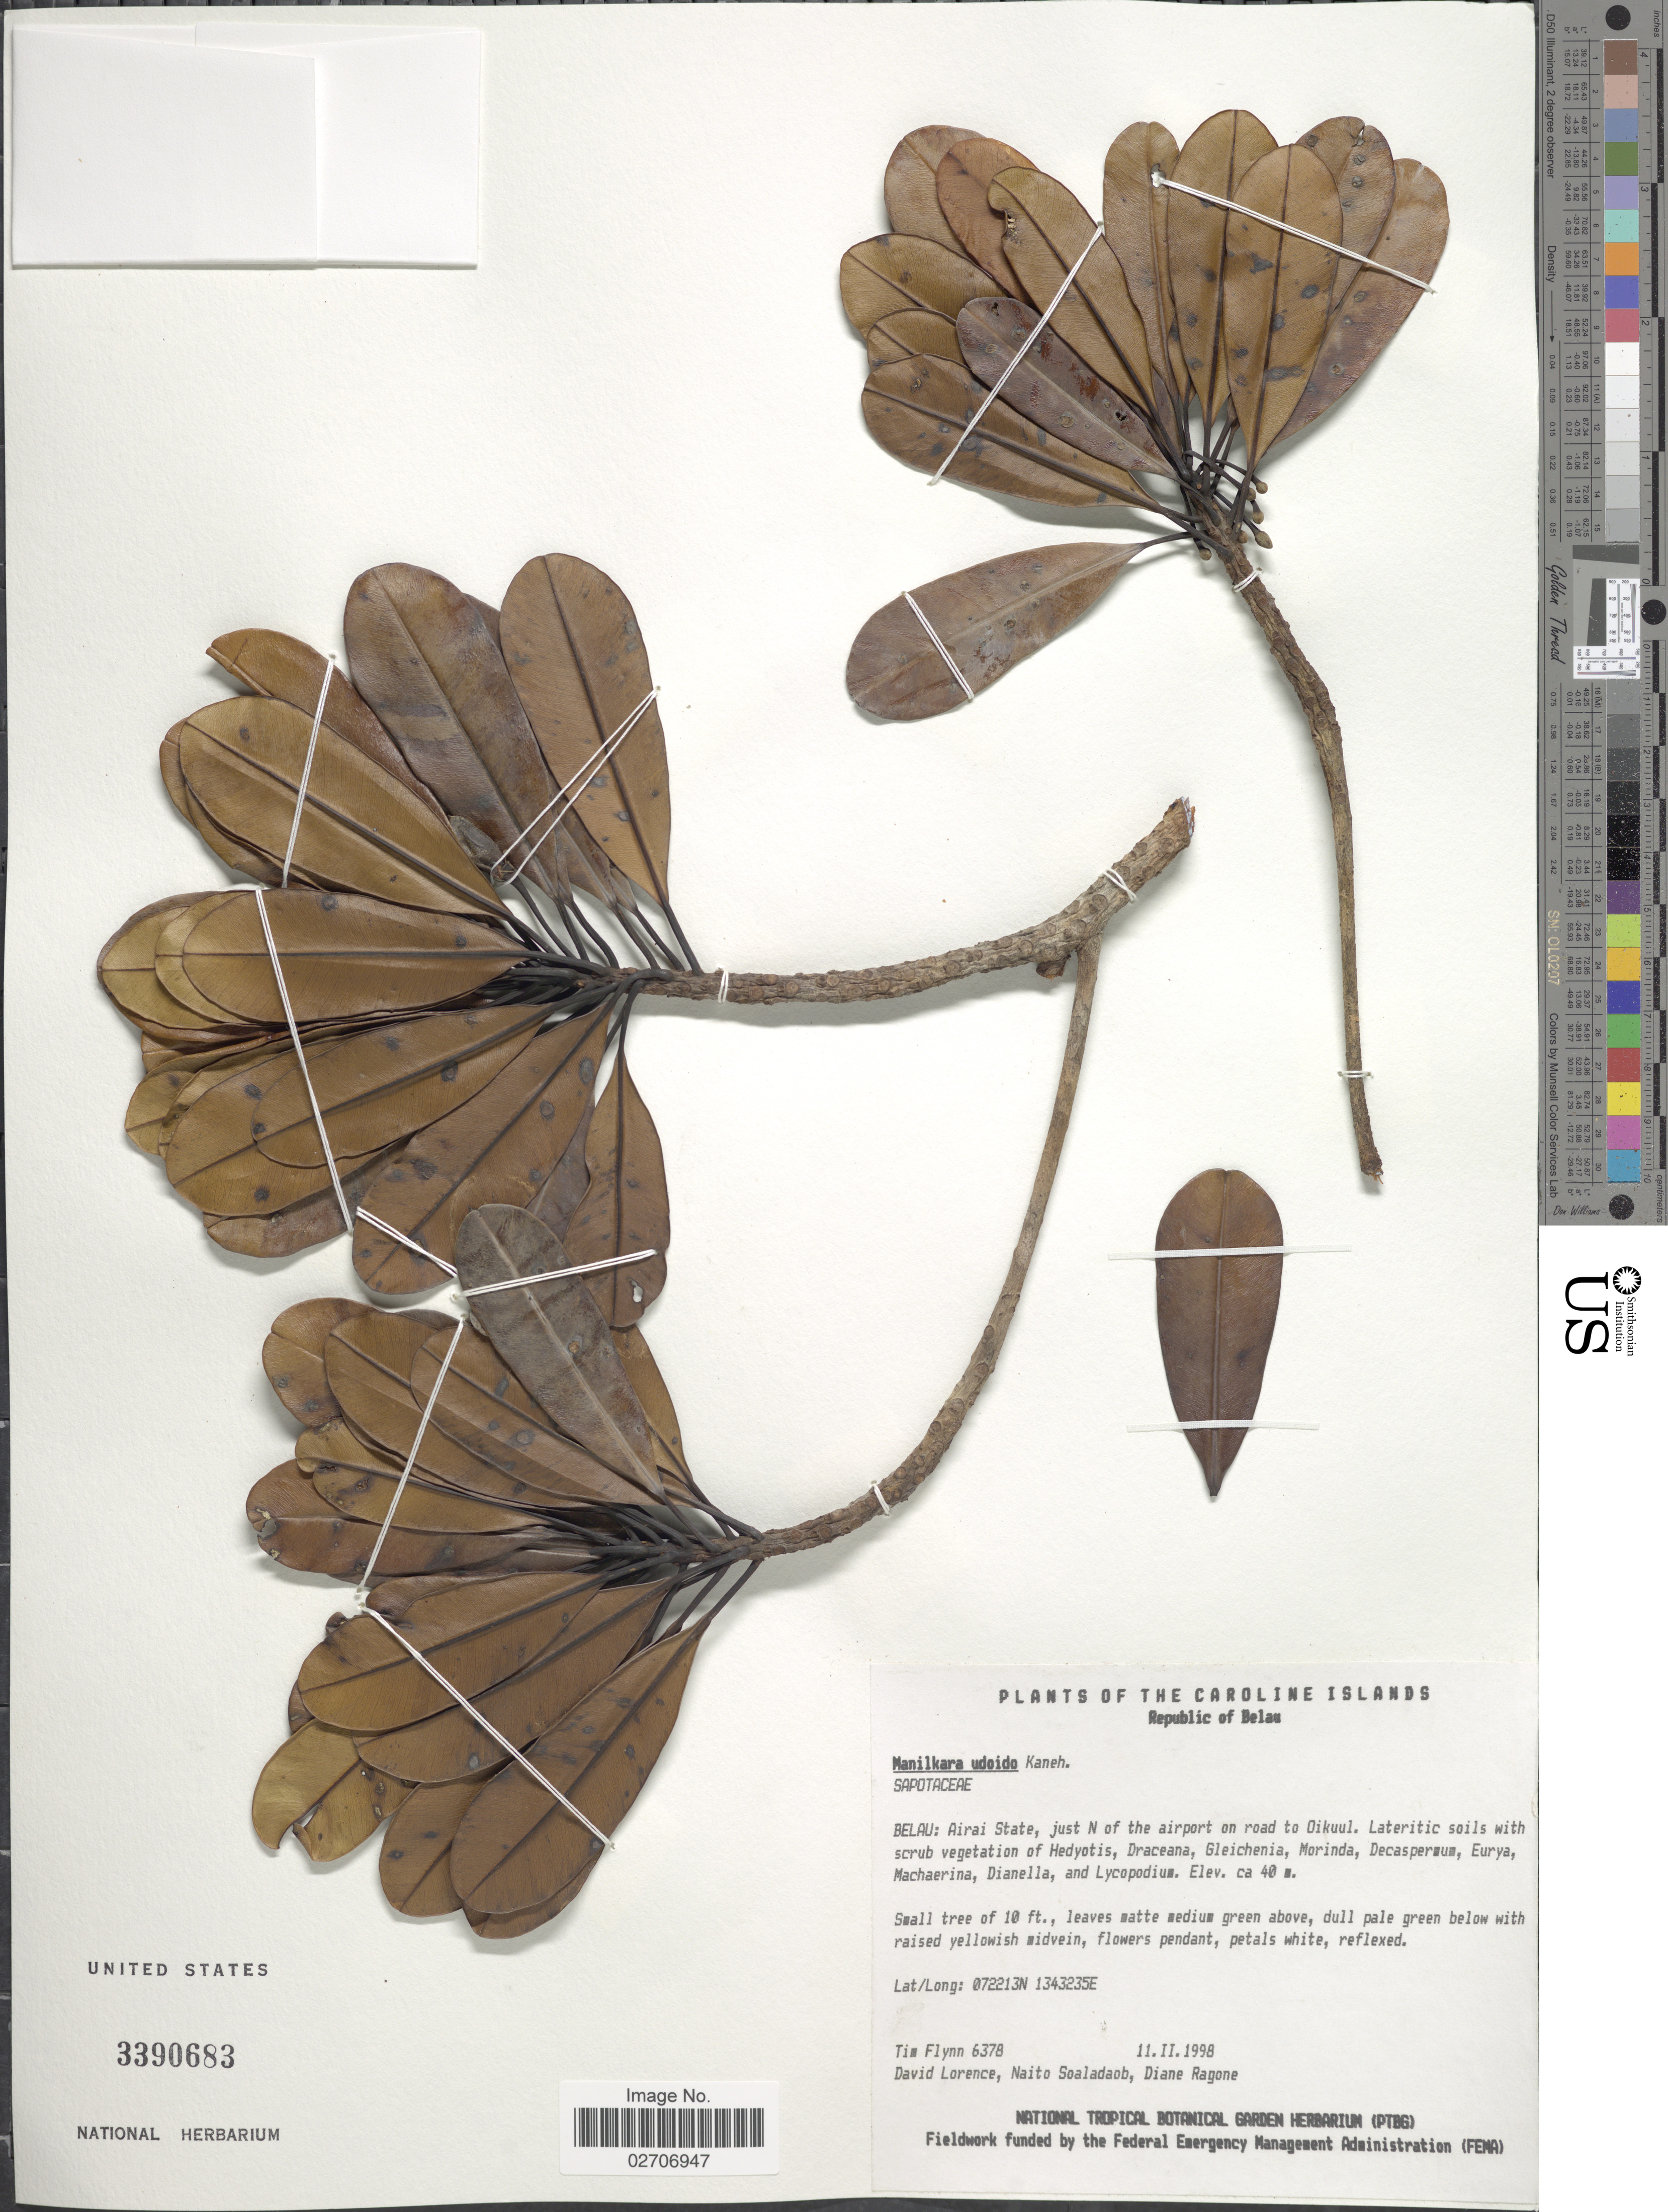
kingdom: Plantae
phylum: Tracheophyta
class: Magnoliopsida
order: Ericales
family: Sapotaceae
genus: Manilkara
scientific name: Manilkara udoido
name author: Kaneh.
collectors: T. Flynn, D. Lorence, N. Soaladaob & D. Ragone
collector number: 6378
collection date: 1998-02-11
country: Palau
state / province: Airai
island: Babeldaob [Babelthuap]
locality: Belau: Airai State, just N of the airport on road to Oikuul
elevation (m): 40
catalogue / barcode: US 3390683